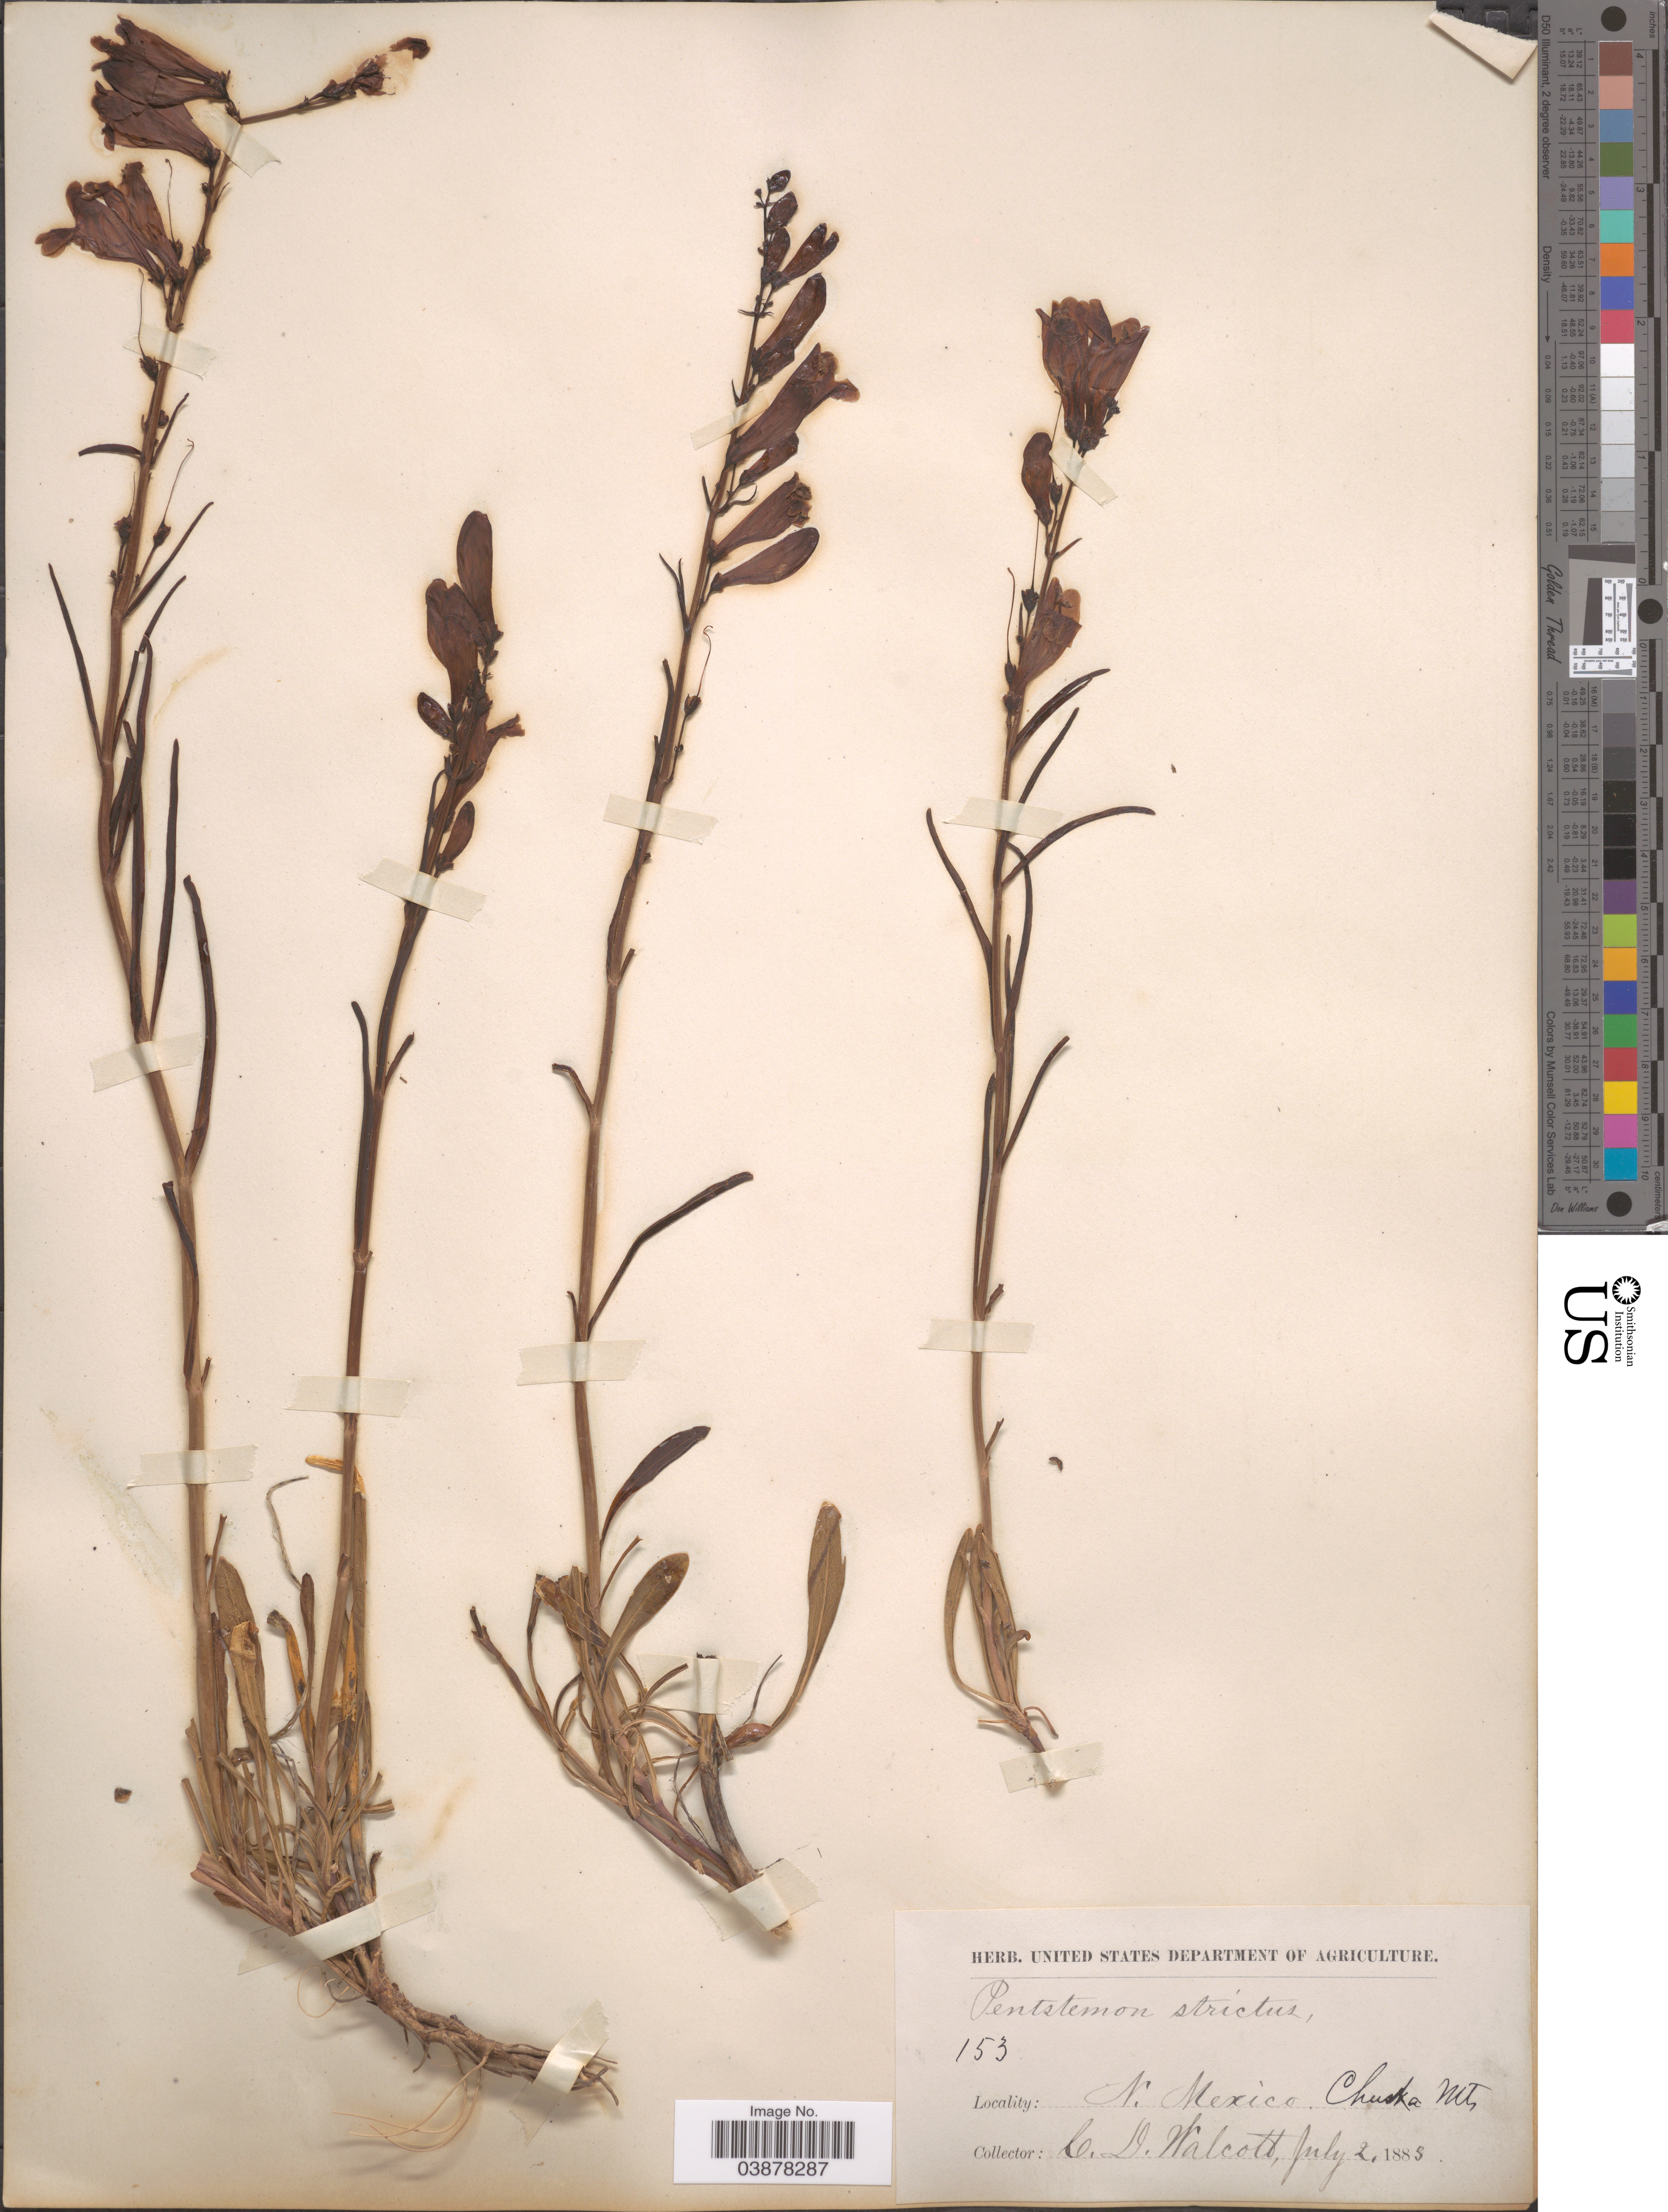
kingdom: Plantae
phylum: Tracheophyta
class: Magnoliopsida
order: Lamiales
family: Plantaginaceae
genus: Penstemon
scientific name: Penstemon strictus subsp. strictus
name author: Benth.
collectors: C. Walcott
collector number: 153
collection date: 1888-07-02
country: United States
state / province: New Mexico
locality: Chuska Mt.